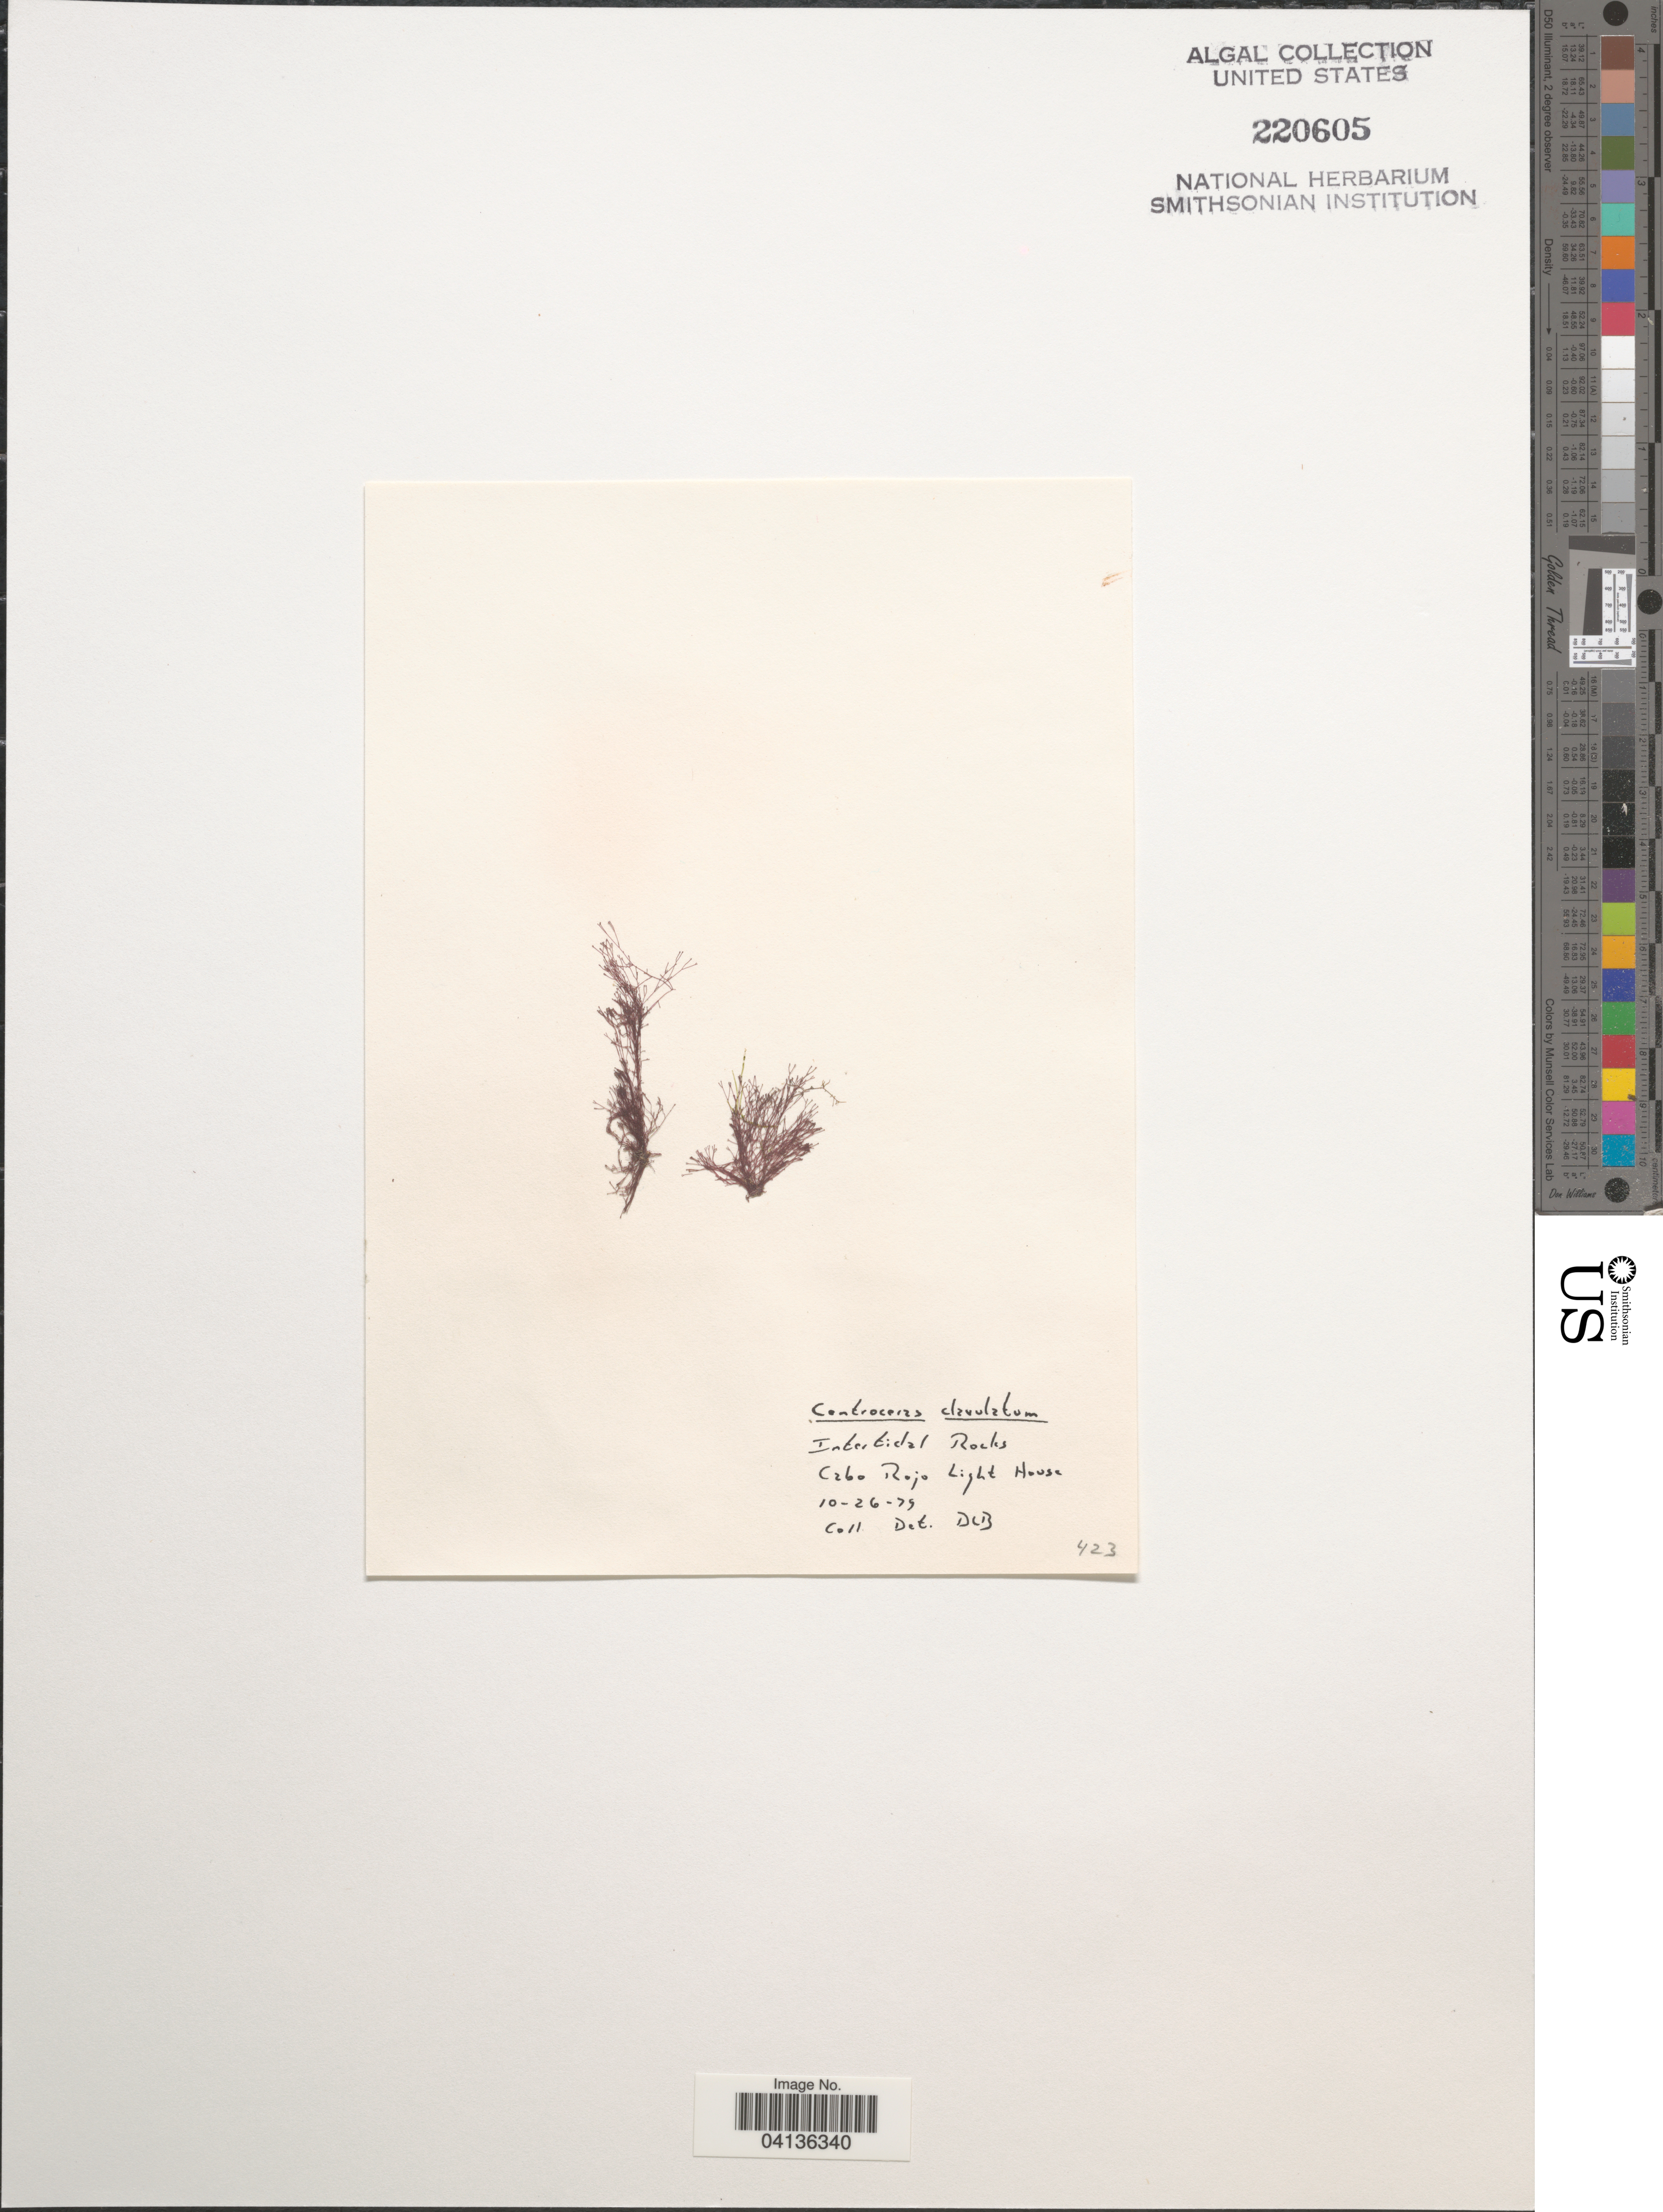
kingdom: Plantae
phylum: Rhodophyta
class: Florideophyceae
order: Ceramiales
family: Ceramiaceae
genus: Centroceras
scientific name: Centroceras clavulatum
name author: (C. Agardh) Mont.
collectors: D. L. B.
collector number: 423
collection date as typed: Transcribed d/m/y: 26/10/79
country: Puerto Rico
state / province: Çabo Rojo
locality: Intertidal Rocks. Cabo Rojo Light House.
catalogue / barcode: US 220605